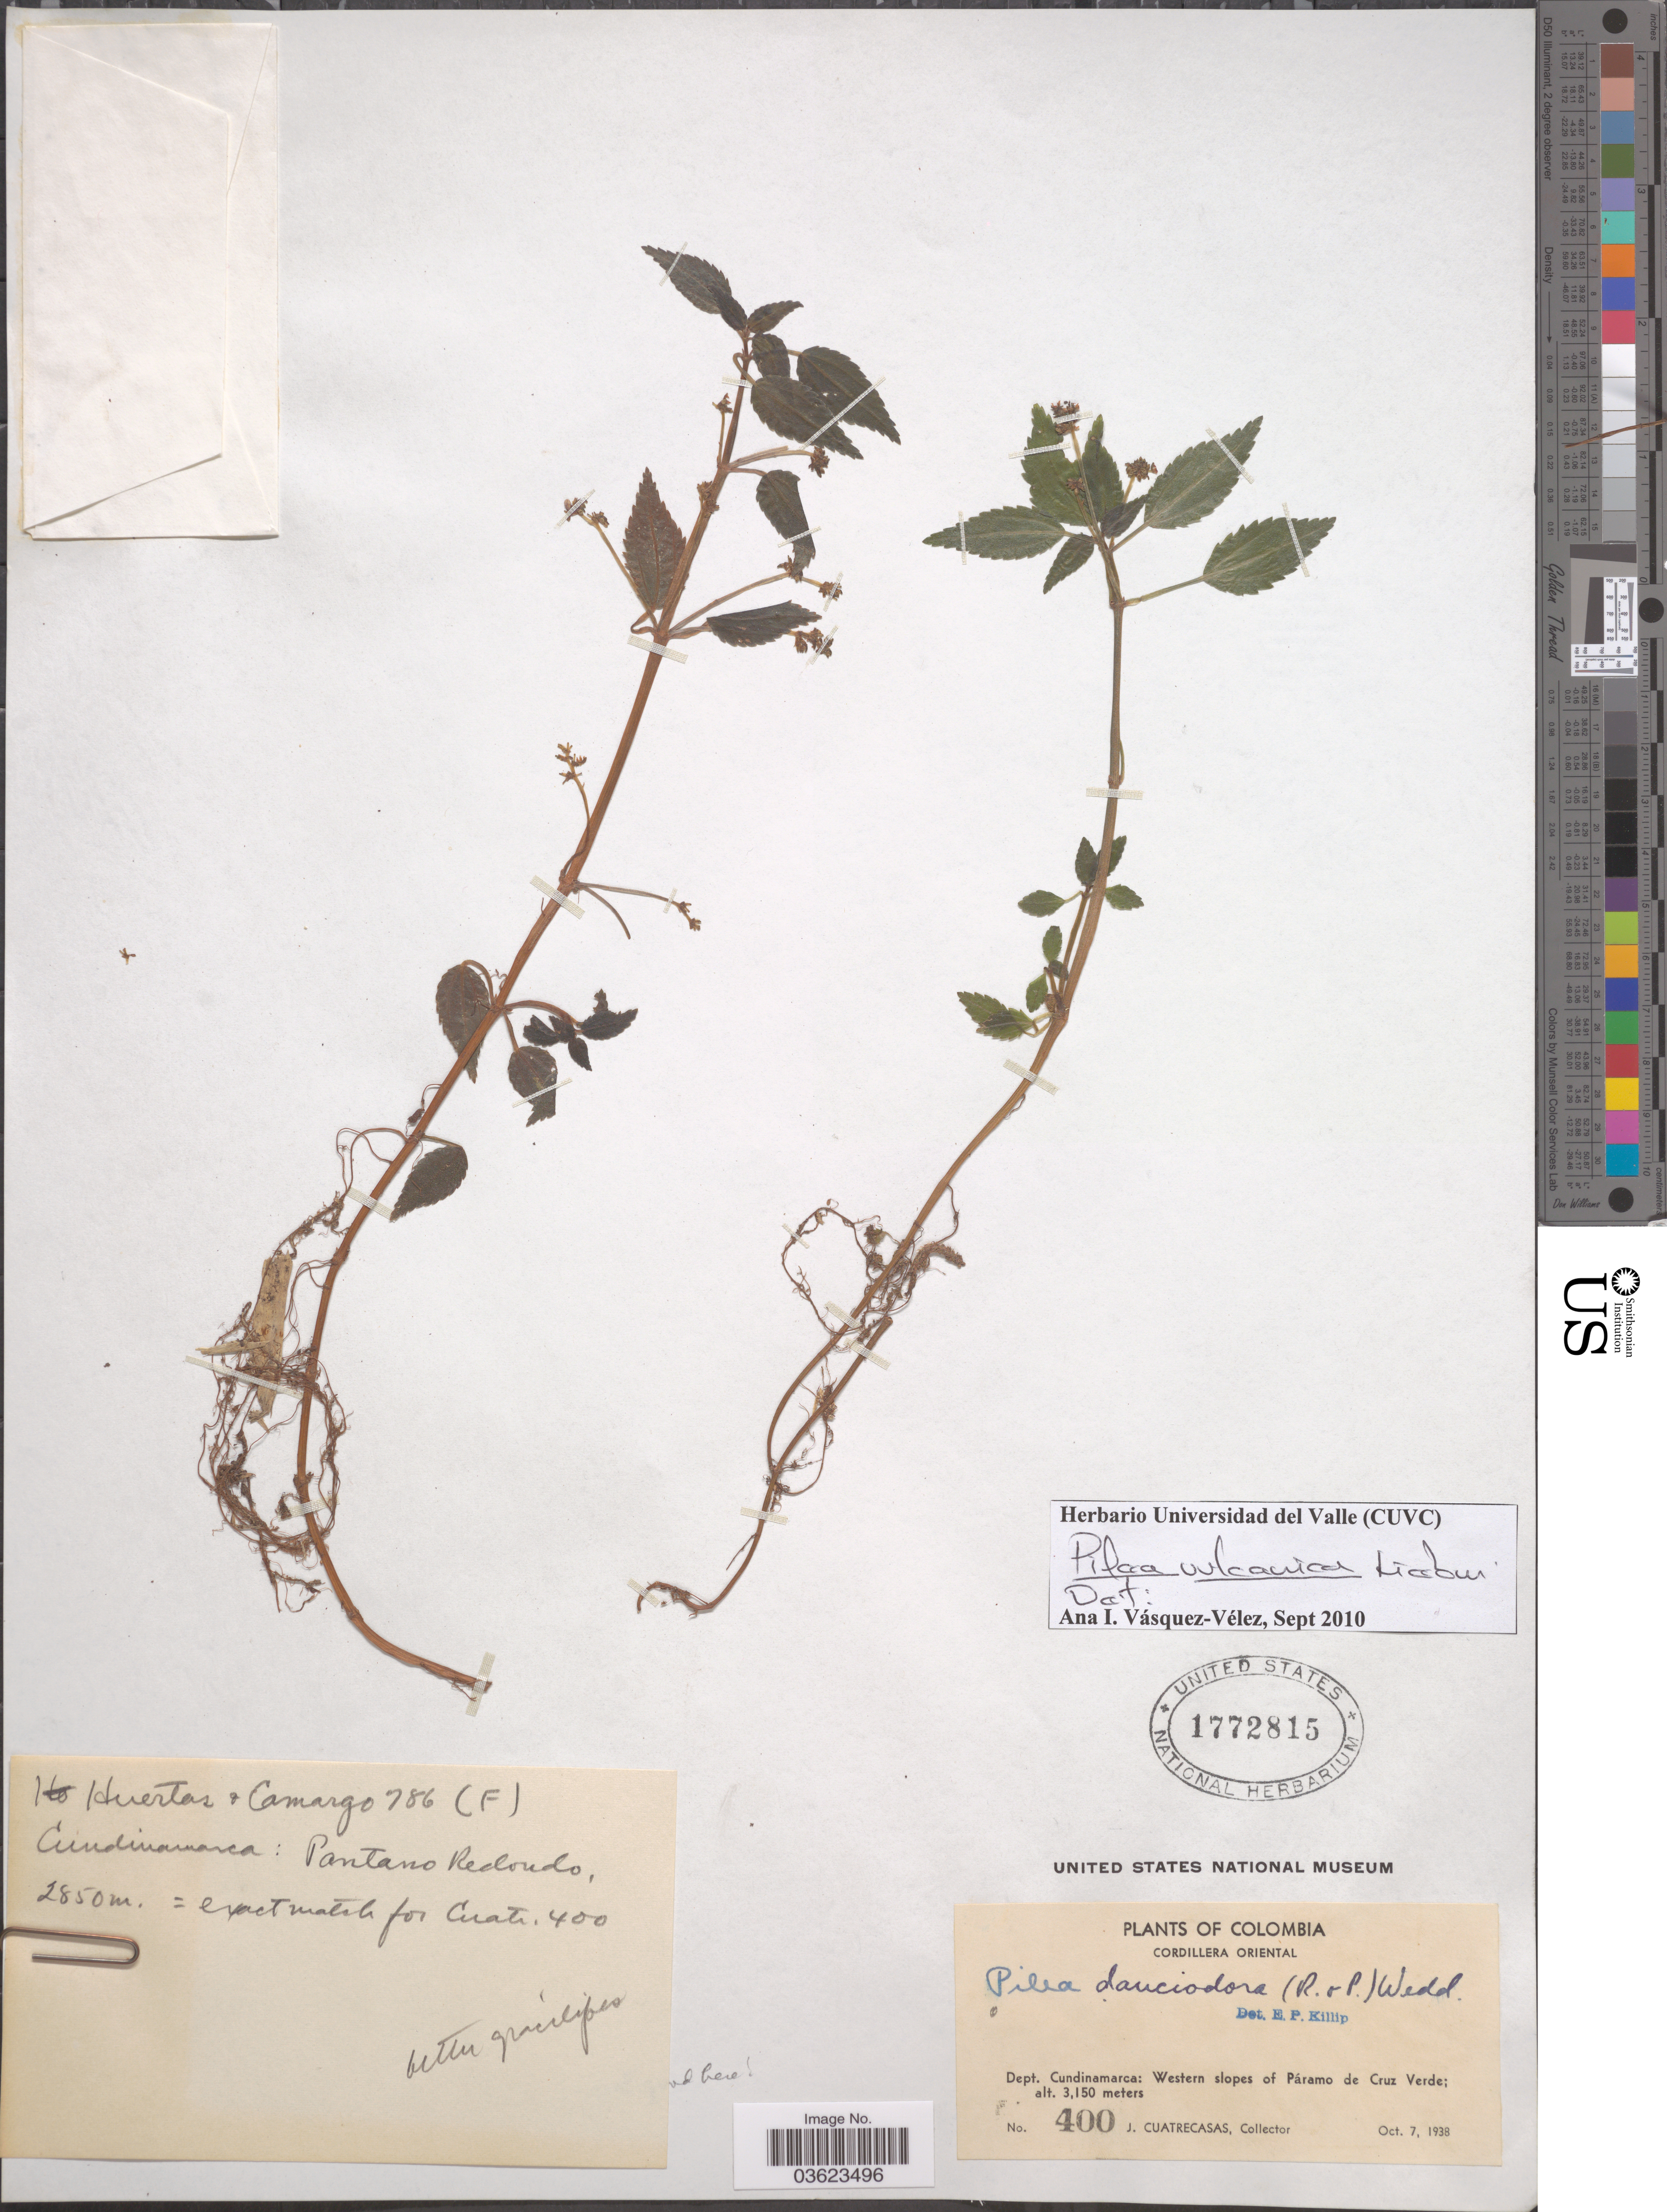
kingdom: Plantae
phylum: Tracheophyta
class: Magnoliopsida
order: Rosales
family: Urticaceae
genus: Pilea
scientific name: Pilea vulcanica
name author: Liebm.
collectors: J. Cuatrecasas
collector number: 400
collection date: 1938-10-07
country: Colombia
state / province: Cundinamarca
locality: Cordillera Oriental. Dept. Cundinamarca: Western slopes of Páramo de Cruz Verde. Pantano Redondo.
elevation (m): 2850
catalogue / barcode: US 1772815